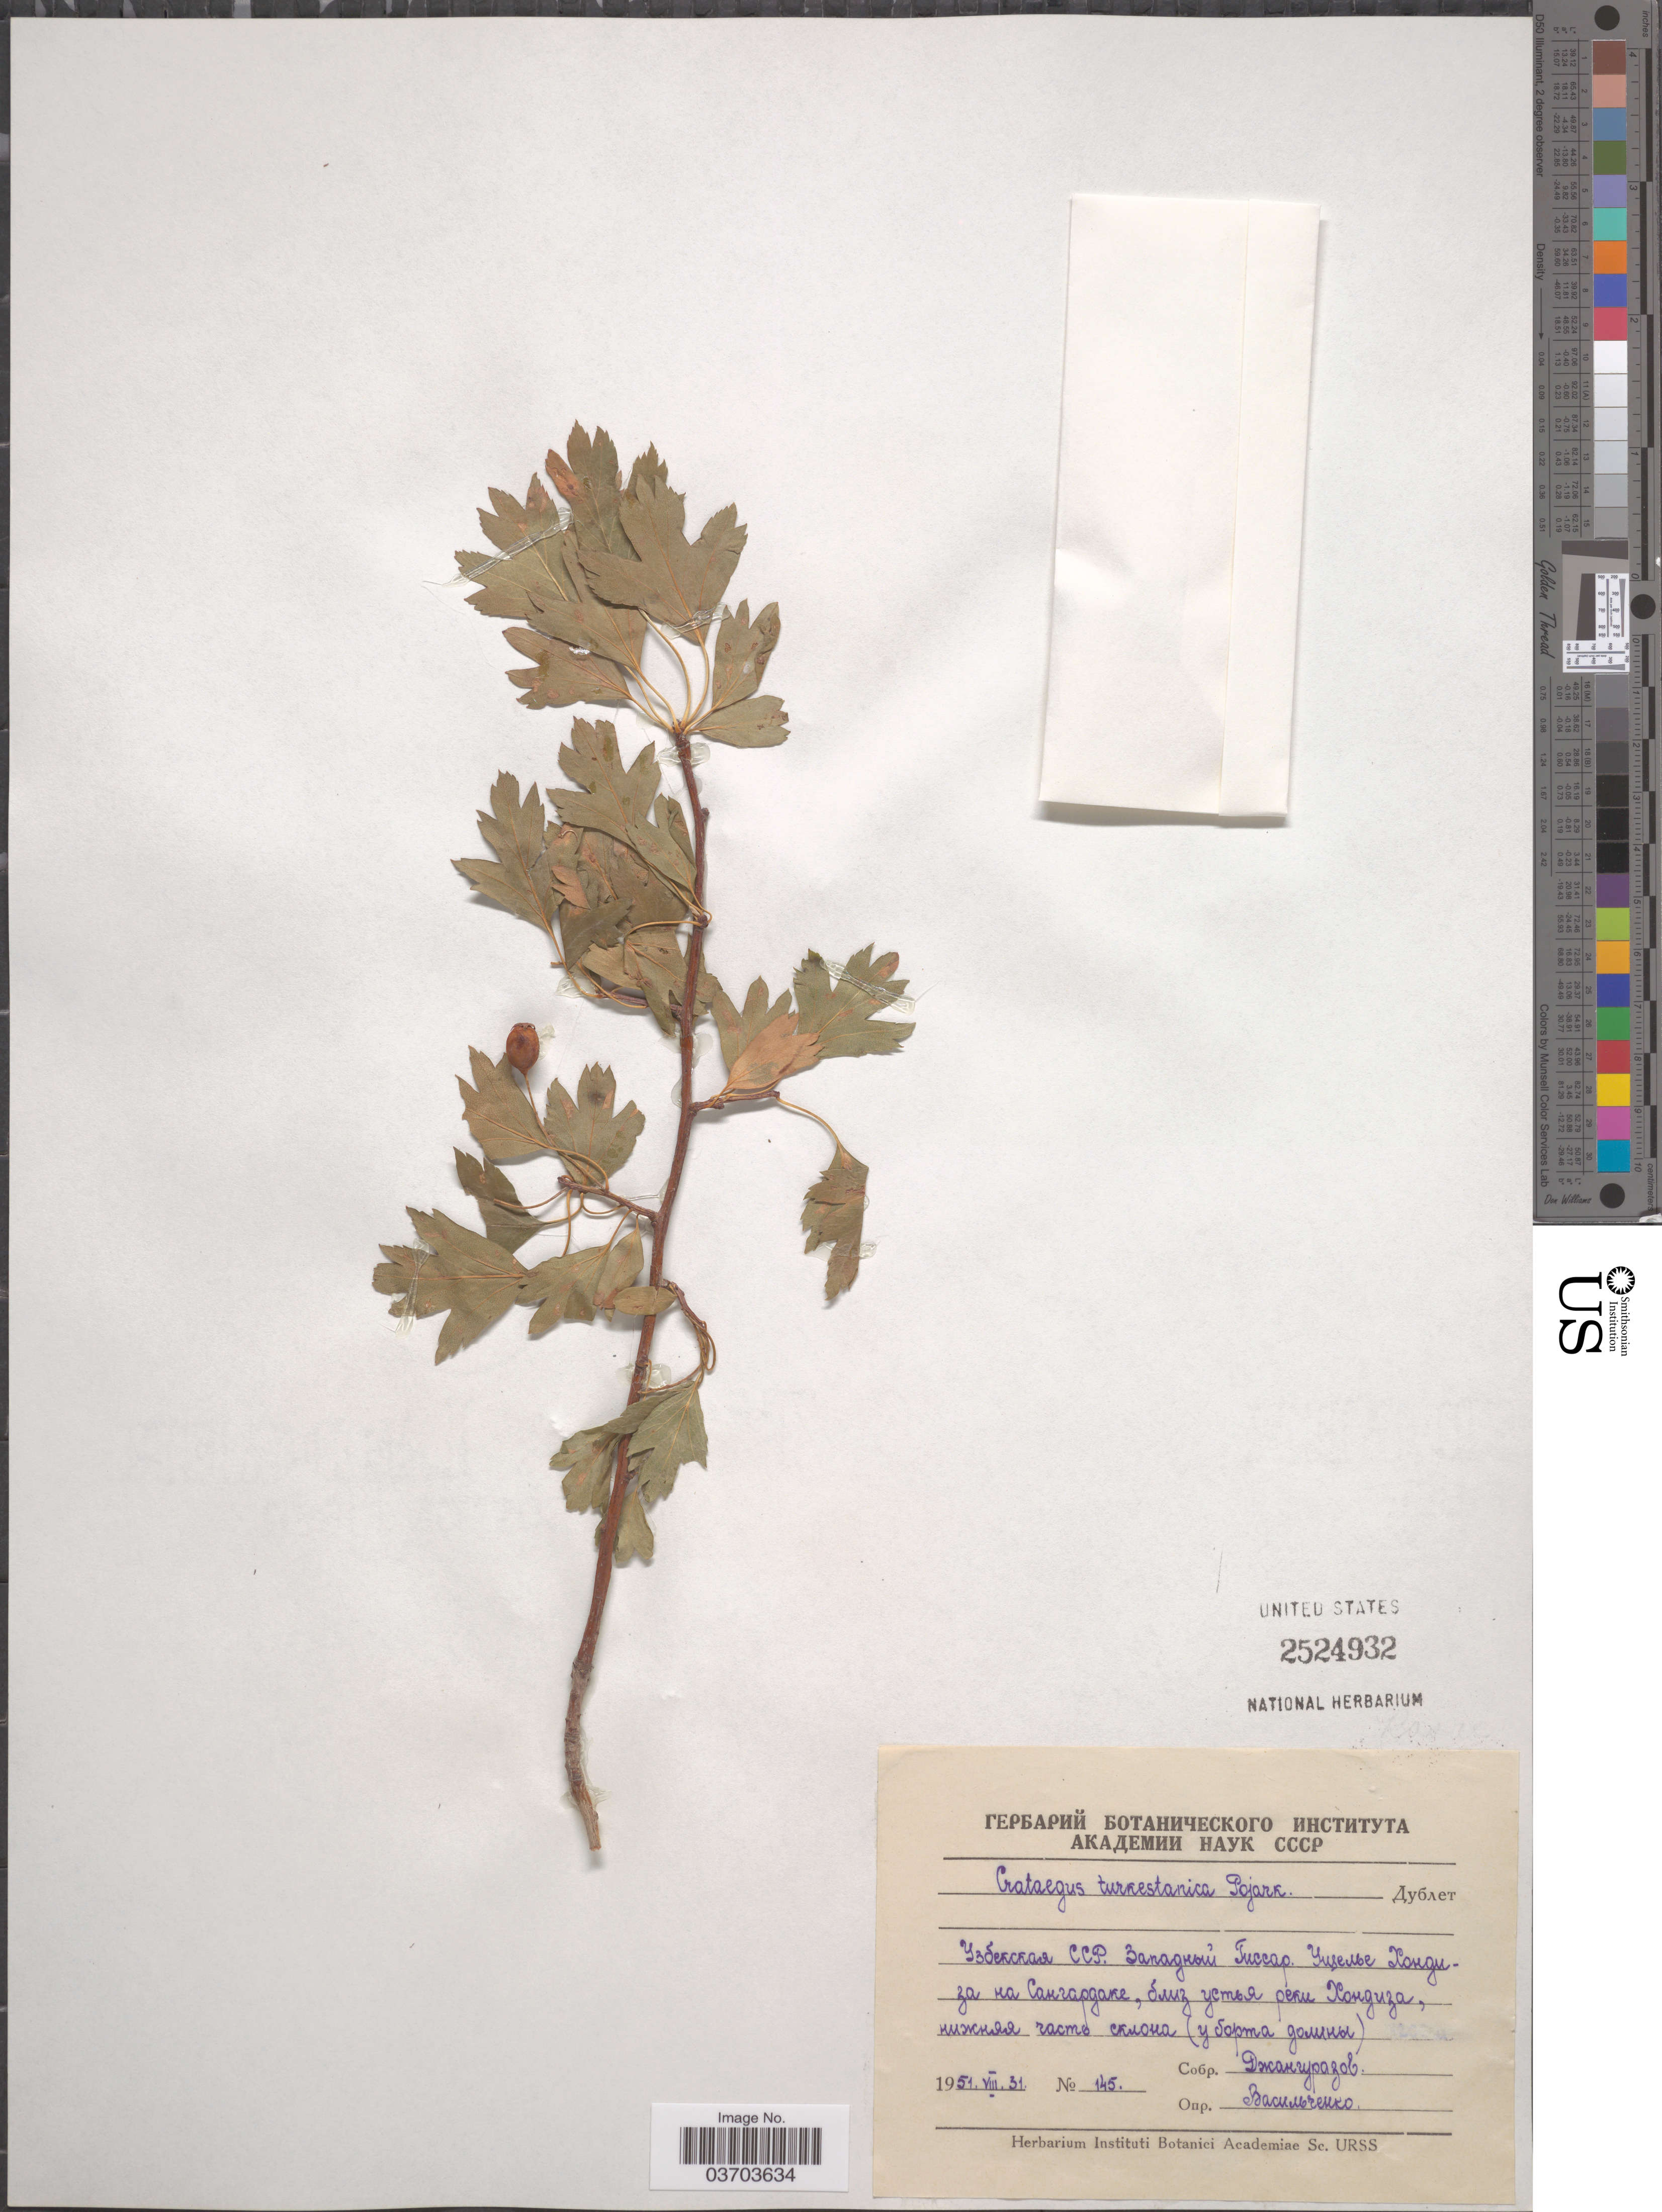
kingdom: Plantae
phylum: Tracheophyta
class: Magnoliopsida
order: Rosales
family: Rosaceae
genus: Crataegus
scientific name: Crataegus pseudoheterophylla subsp. turkestanica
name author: (Pojark.) K. I. Chr.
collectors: Dzhangurazov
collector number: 145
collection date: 1951-08-31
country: Uzbekistan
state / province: Surxondaryo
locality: Gorge Khondiza near Sangardak, near mouth of river Khondiza.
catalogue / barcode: US 2524932